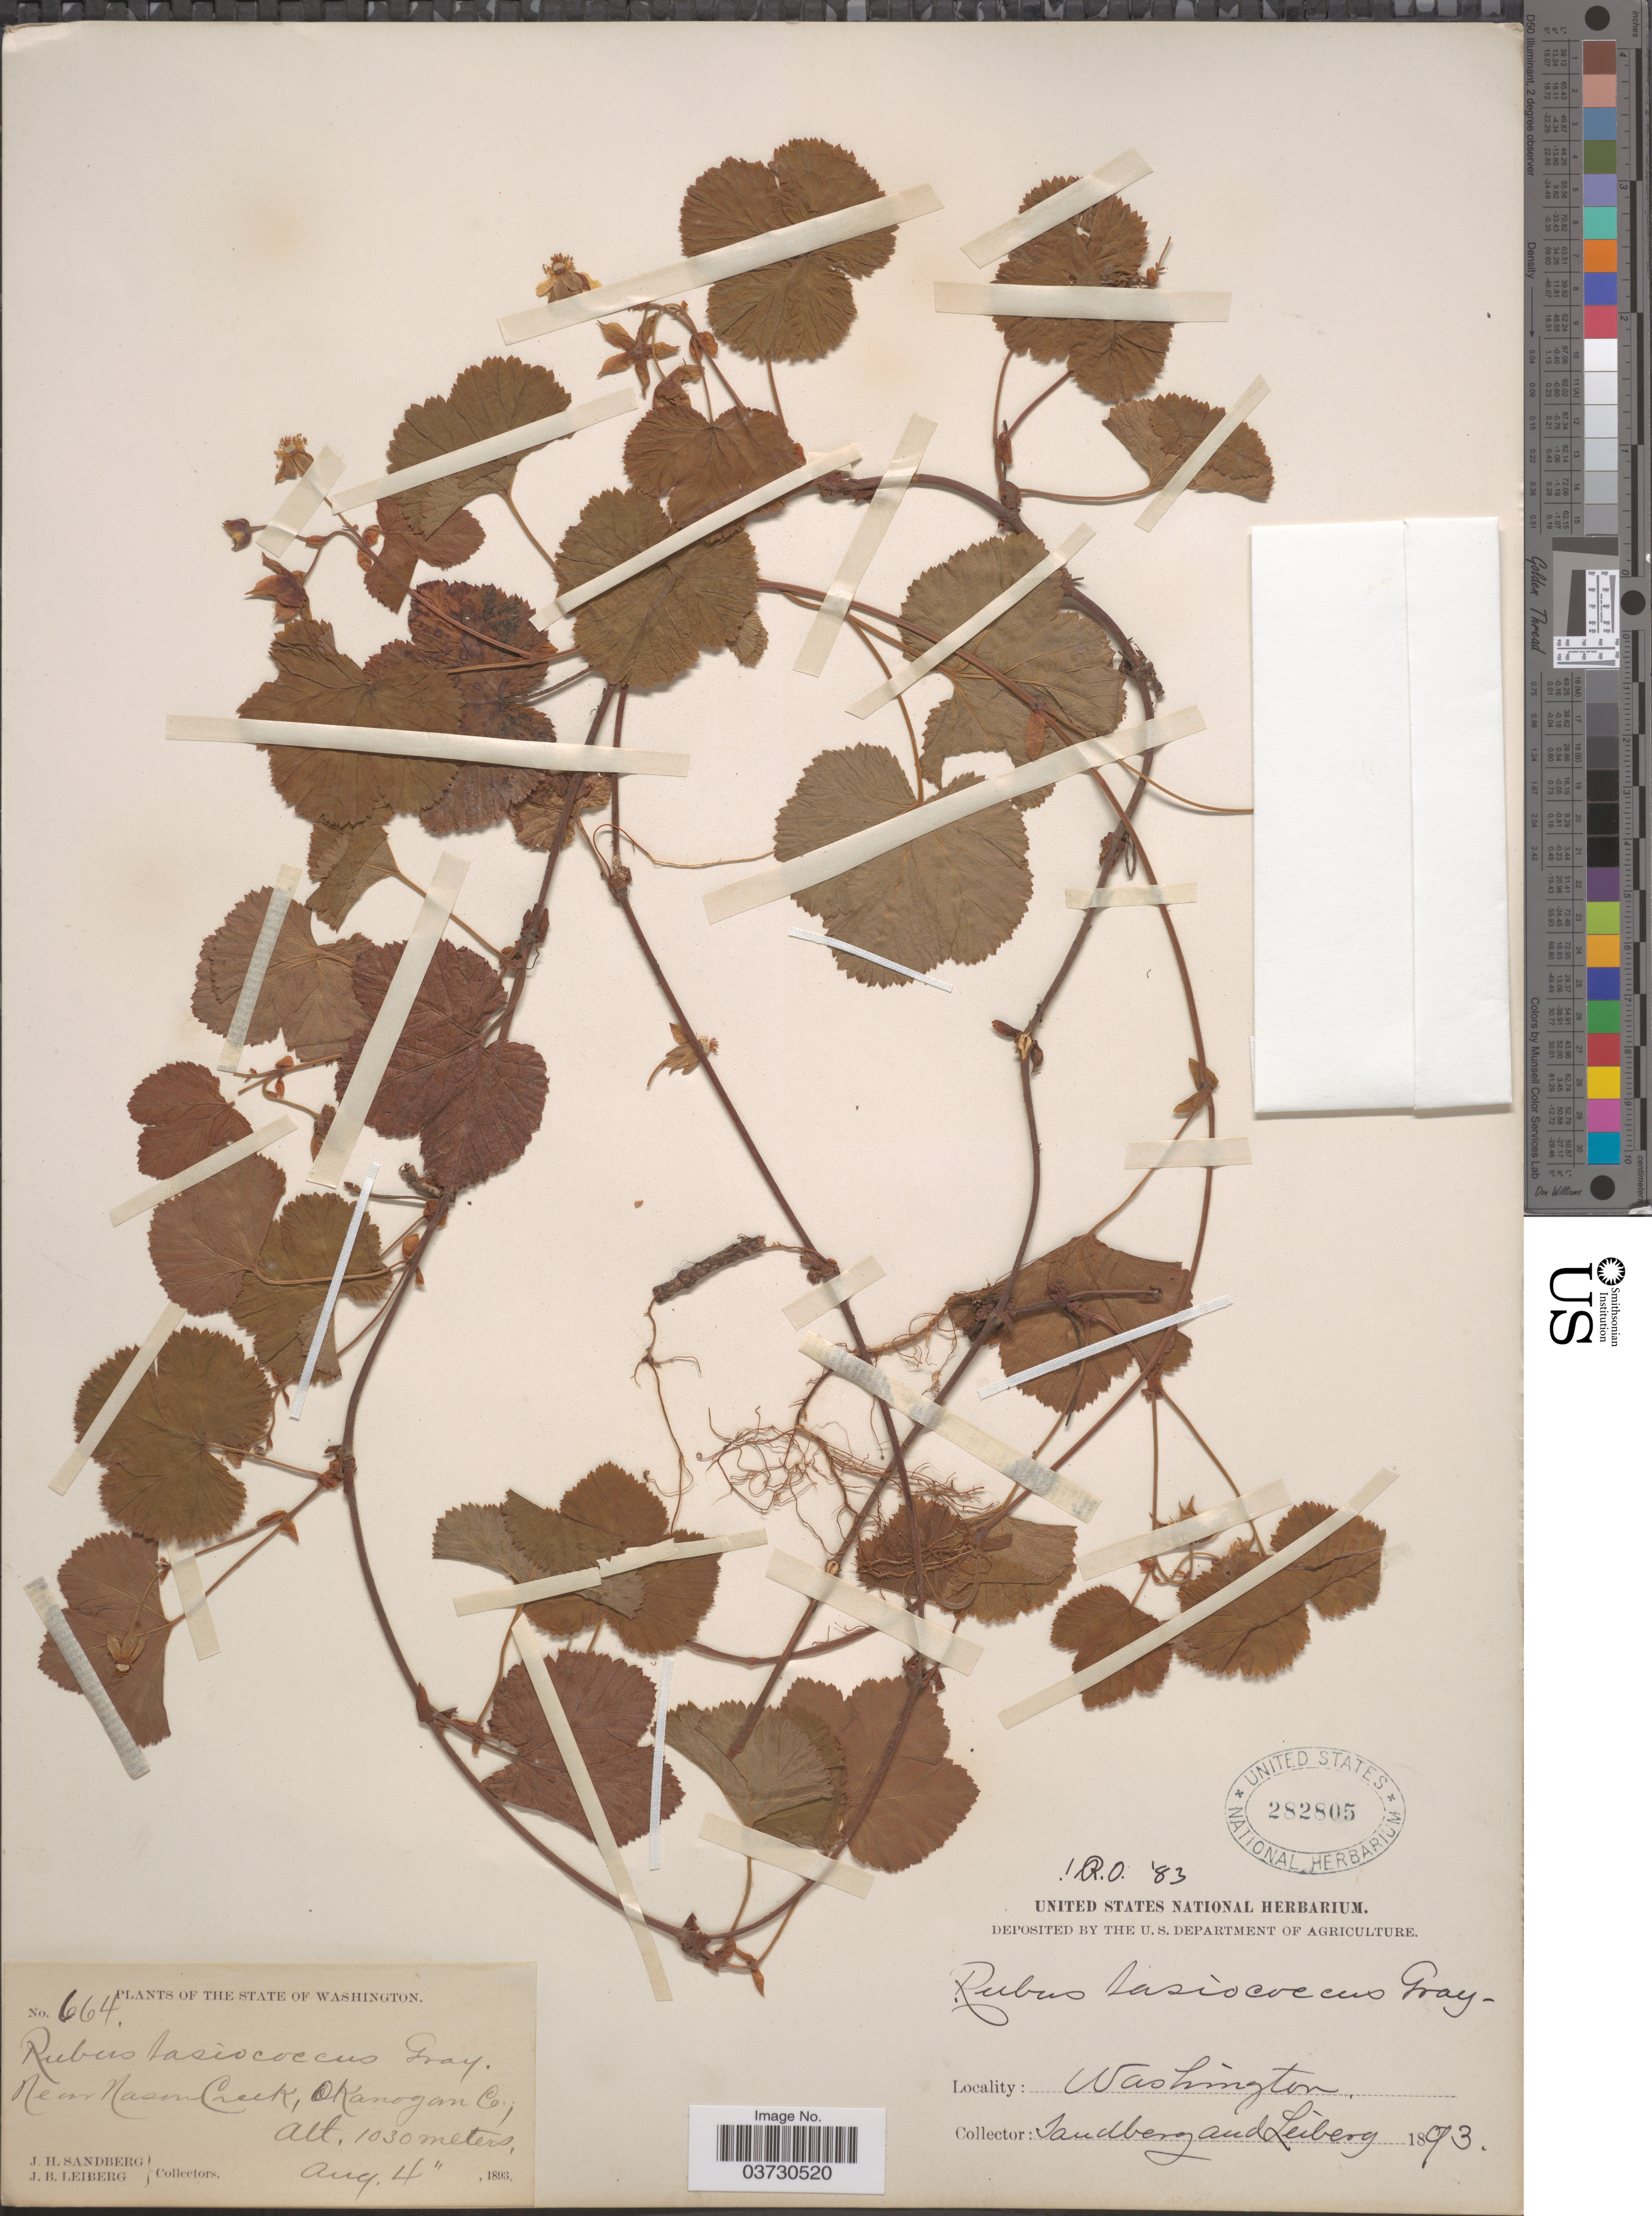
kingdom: Plantae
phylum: Tracheophyta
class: Magnoliopsida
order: Rosales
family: Rosaceae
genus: Rubus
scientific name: Rubus lasiococcus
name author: A. Gray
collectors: J. H. Sandberg & J. B. Leiberg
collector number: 664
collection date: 1893-08-04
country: United States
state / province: Washington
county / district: Okanogan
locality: Near Nason Creek, Okanogan Co.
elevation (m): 1030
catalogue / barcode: US 282805